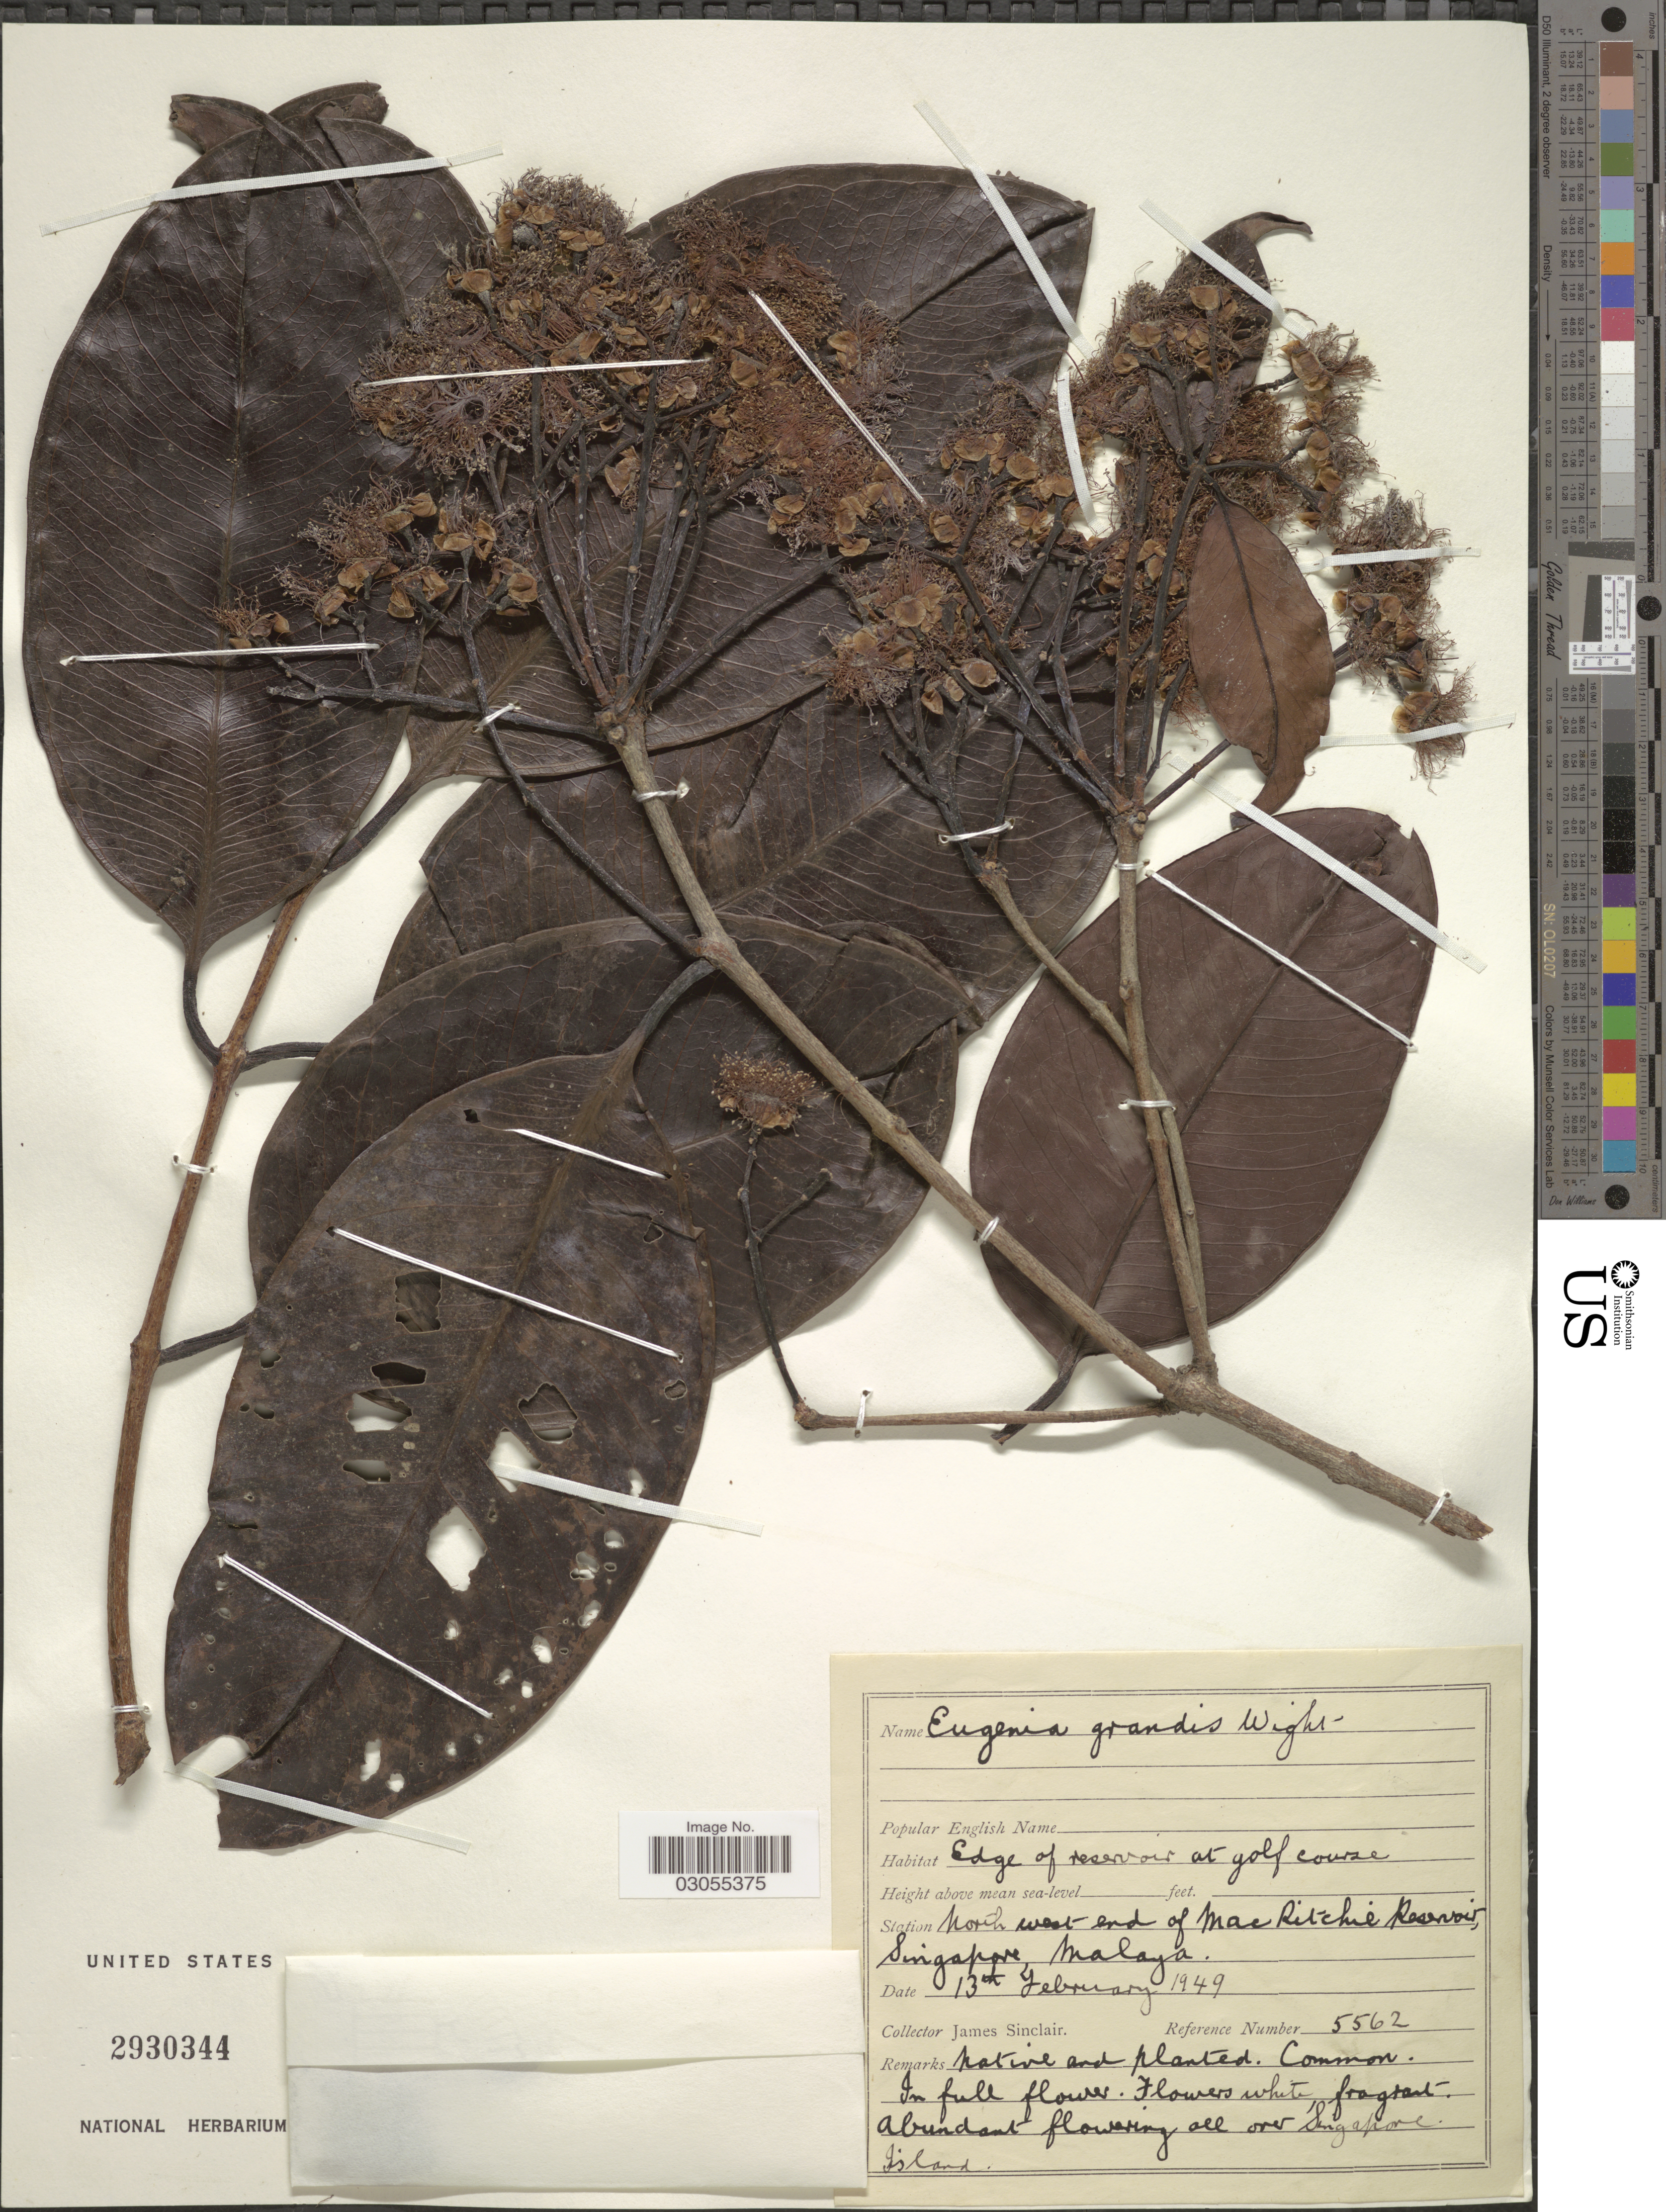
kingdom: Plantae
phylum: Tracheophyta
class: Magnoliopsida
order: Myrtales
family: Myrtaceae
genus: Syzygium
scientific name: Syzygium grande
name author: (Wight) Walp.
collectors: J. Sinclair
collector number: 5562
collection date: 1949-02-13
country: Singapore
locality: North west end of MacRitchie Reservoir, Malaya.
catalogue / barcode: US 2930344